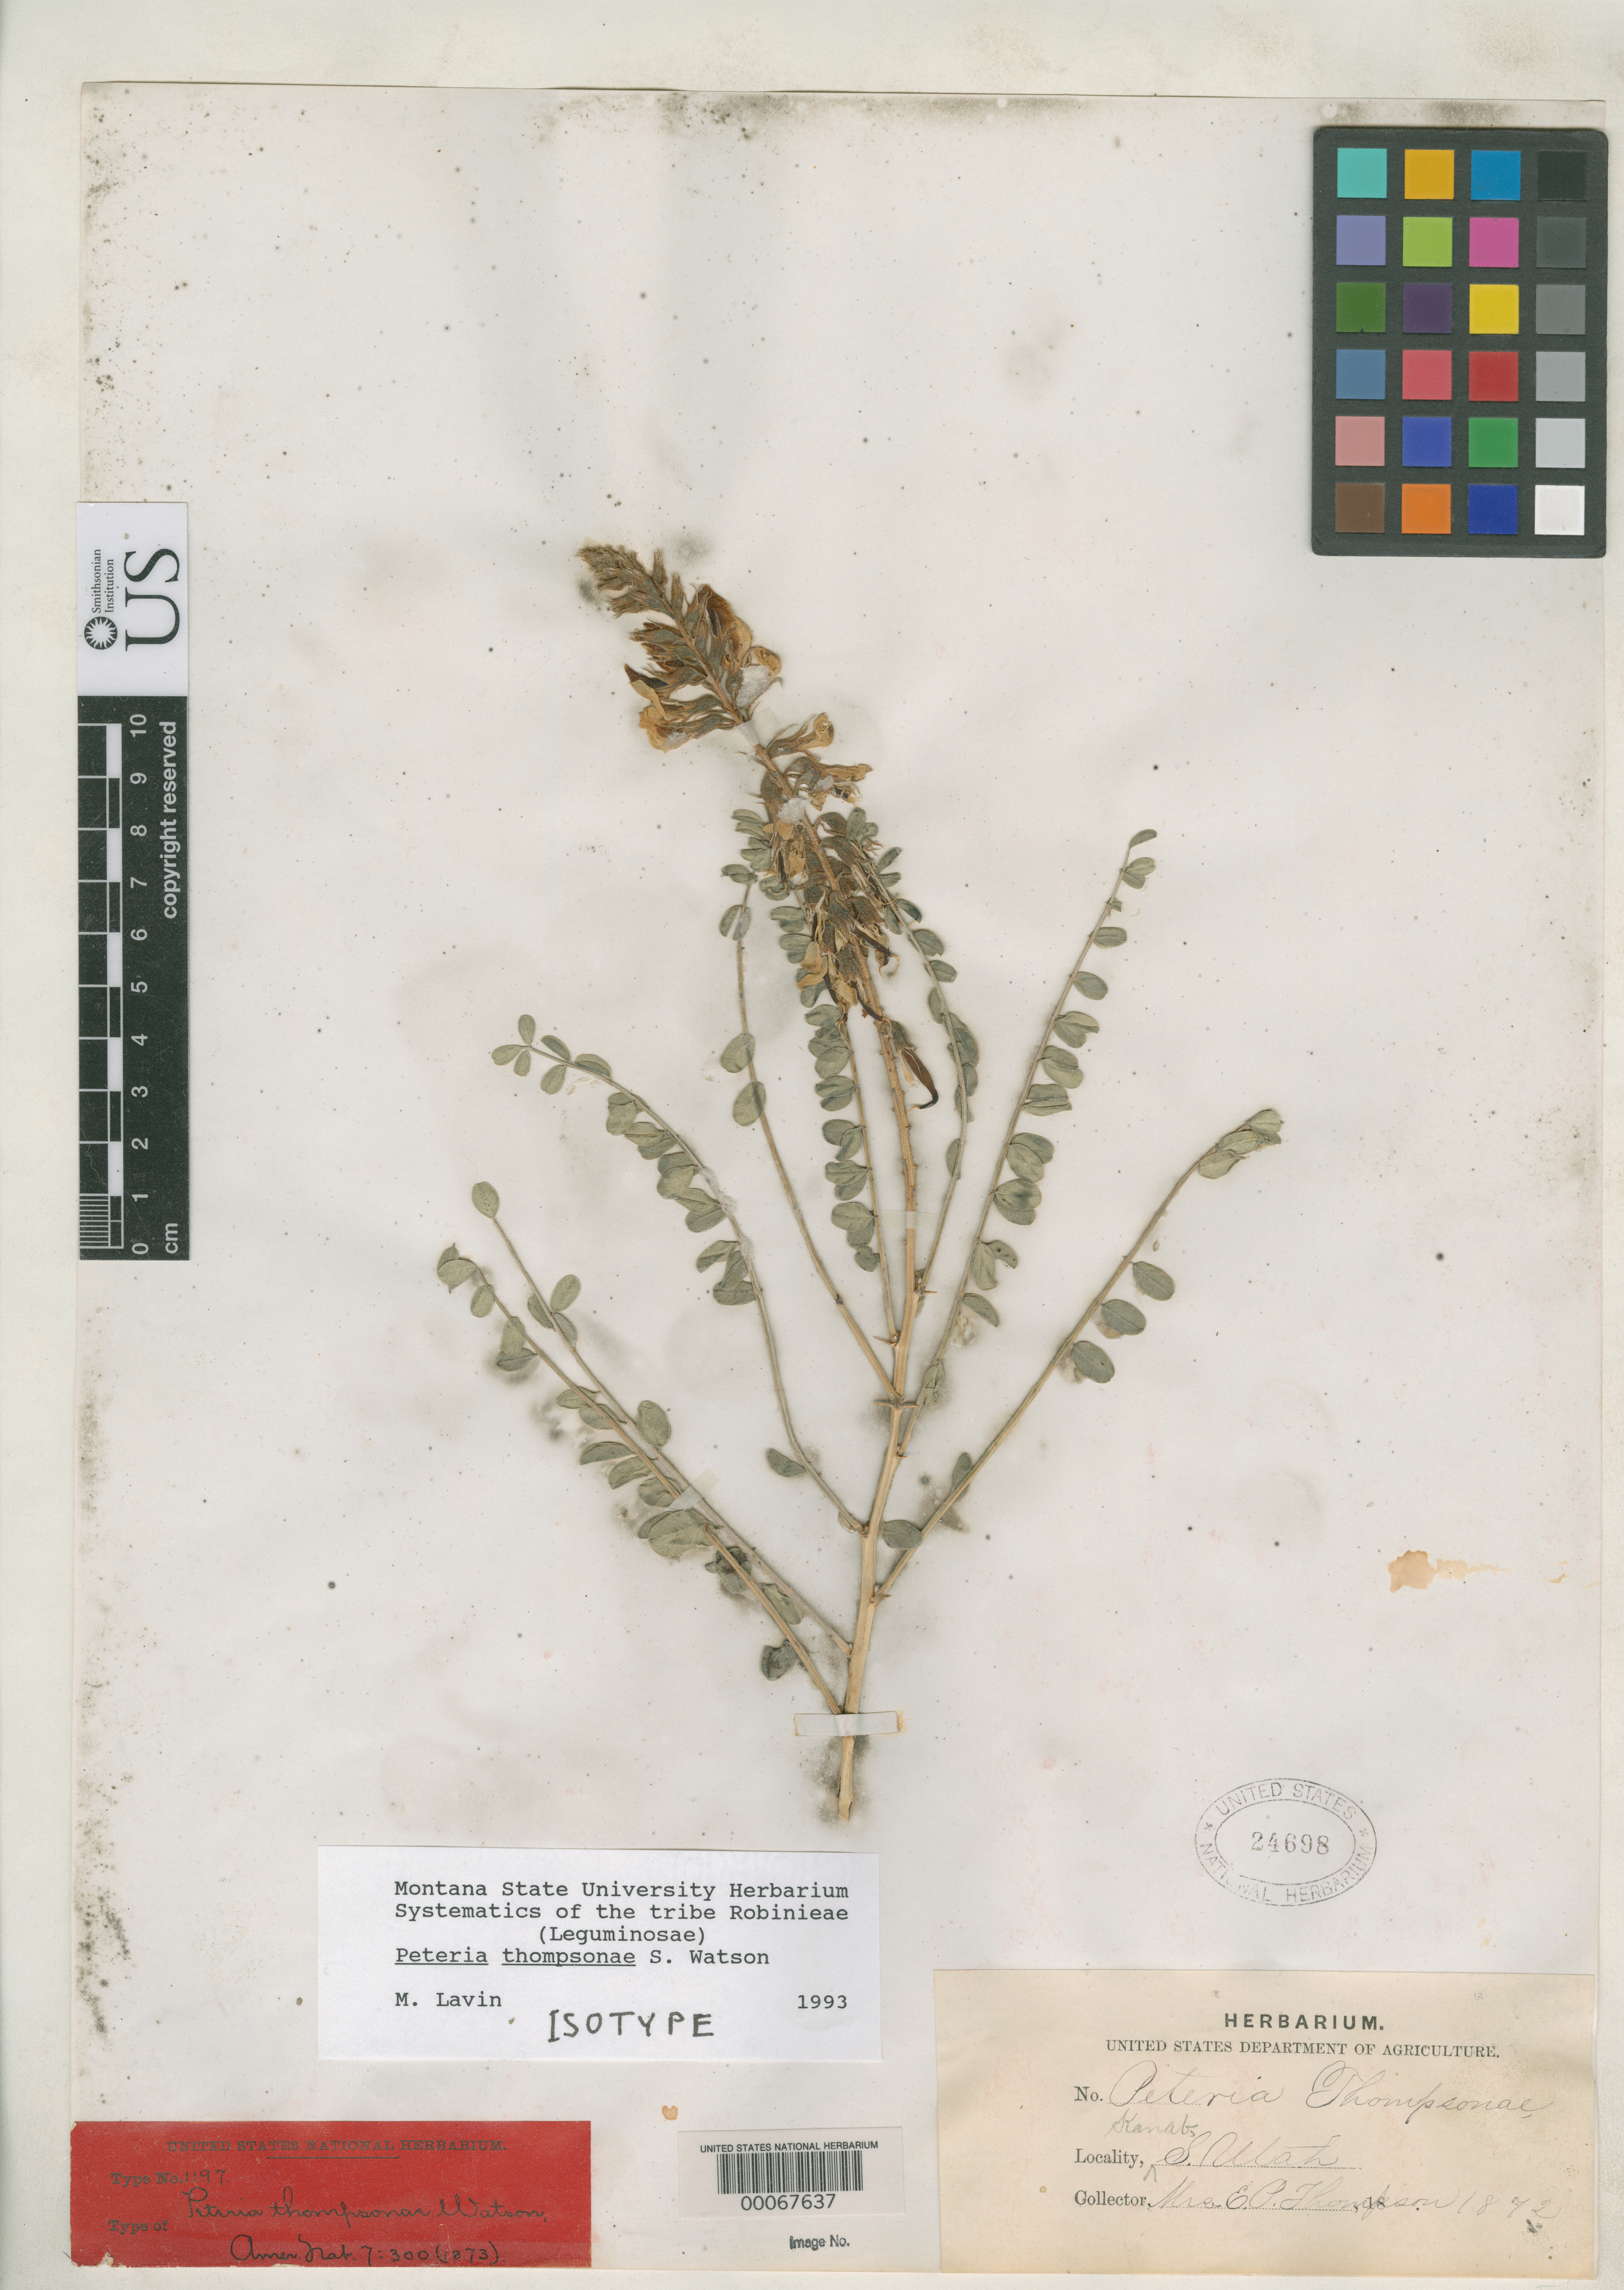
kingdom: Plantae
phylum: Tracheophyta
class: Magnoliopsida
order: Fabales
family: Fabaceae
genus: Peteria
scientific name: Peteria thompsonae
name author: S. Watson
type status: Isotype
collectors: E. P. Thompson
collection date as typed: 1872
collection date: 1872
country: United States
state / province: Utah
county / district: Kane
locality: Kanab.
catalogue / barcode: US 24698